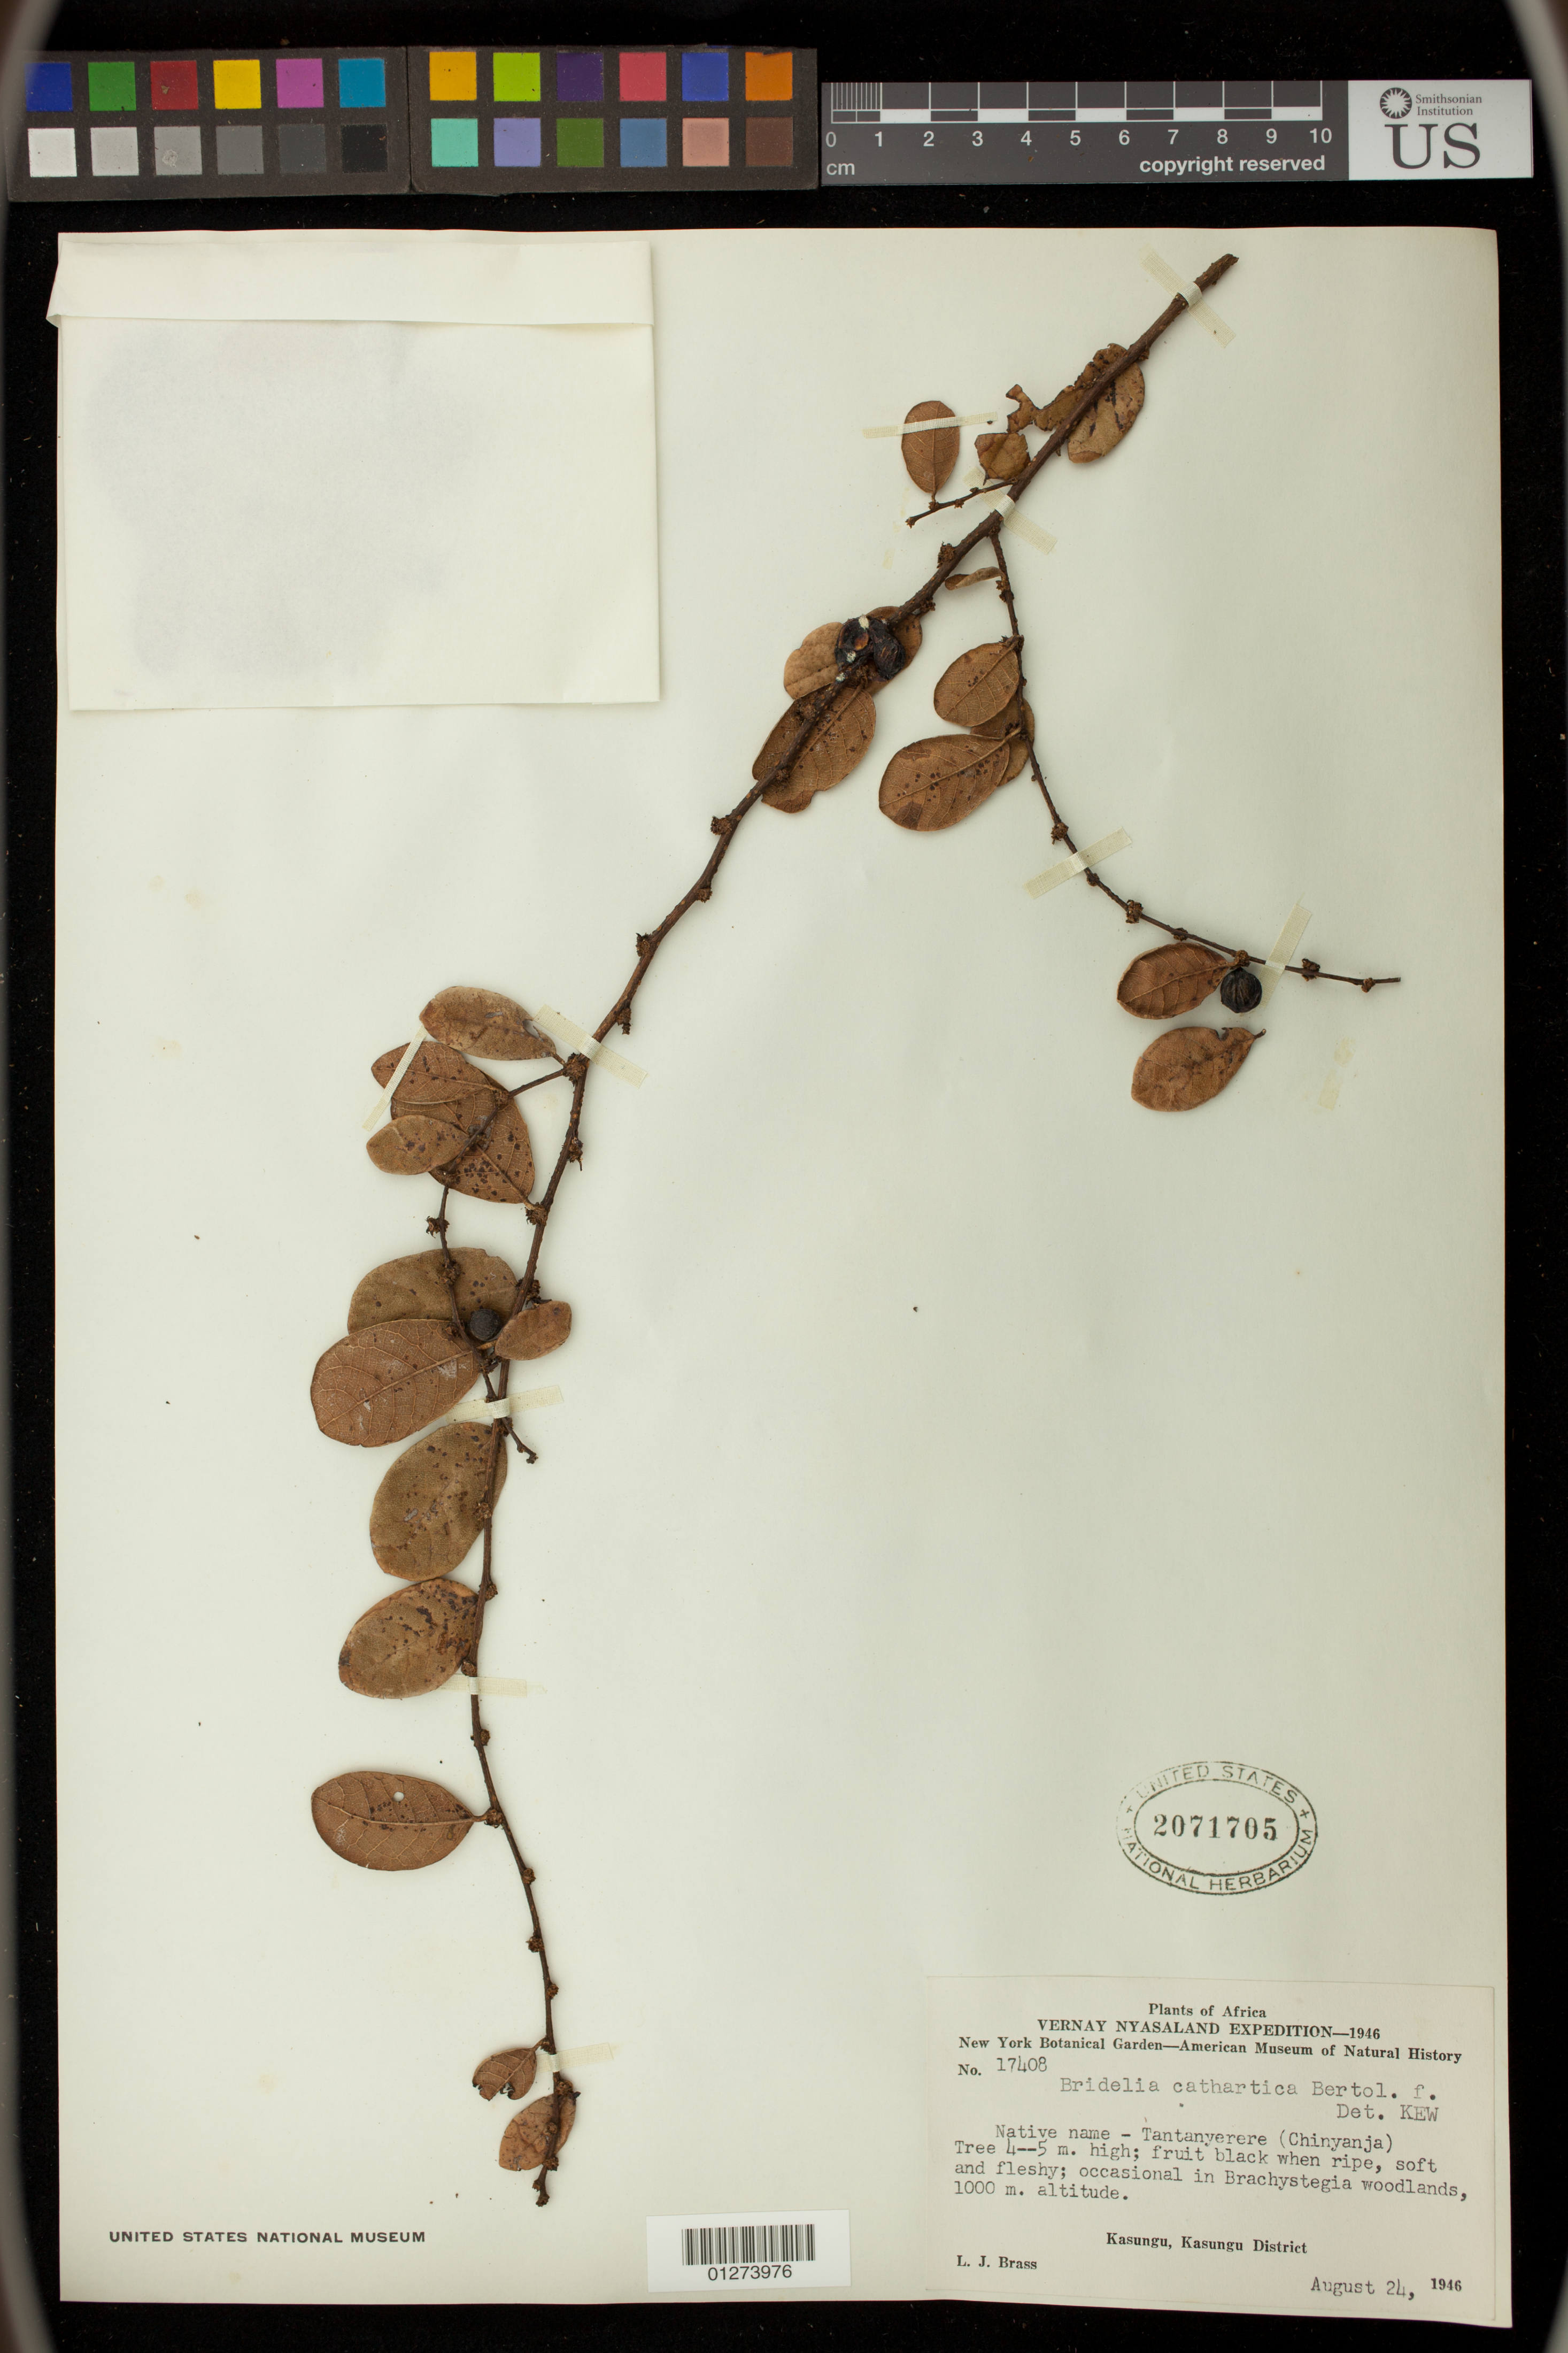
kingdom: Plantae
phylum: Tracheophyta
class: Magnoliopsida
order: Malpighiales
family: Phyllanthaceae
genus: Bridelia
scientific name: Bridelia cathartica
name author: G. Bertol.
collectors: L. J. Brass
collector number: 17408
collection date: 1946-08-24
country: Malawi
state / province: Central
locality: Kasungu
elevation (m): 1000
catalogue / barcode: US 2071705